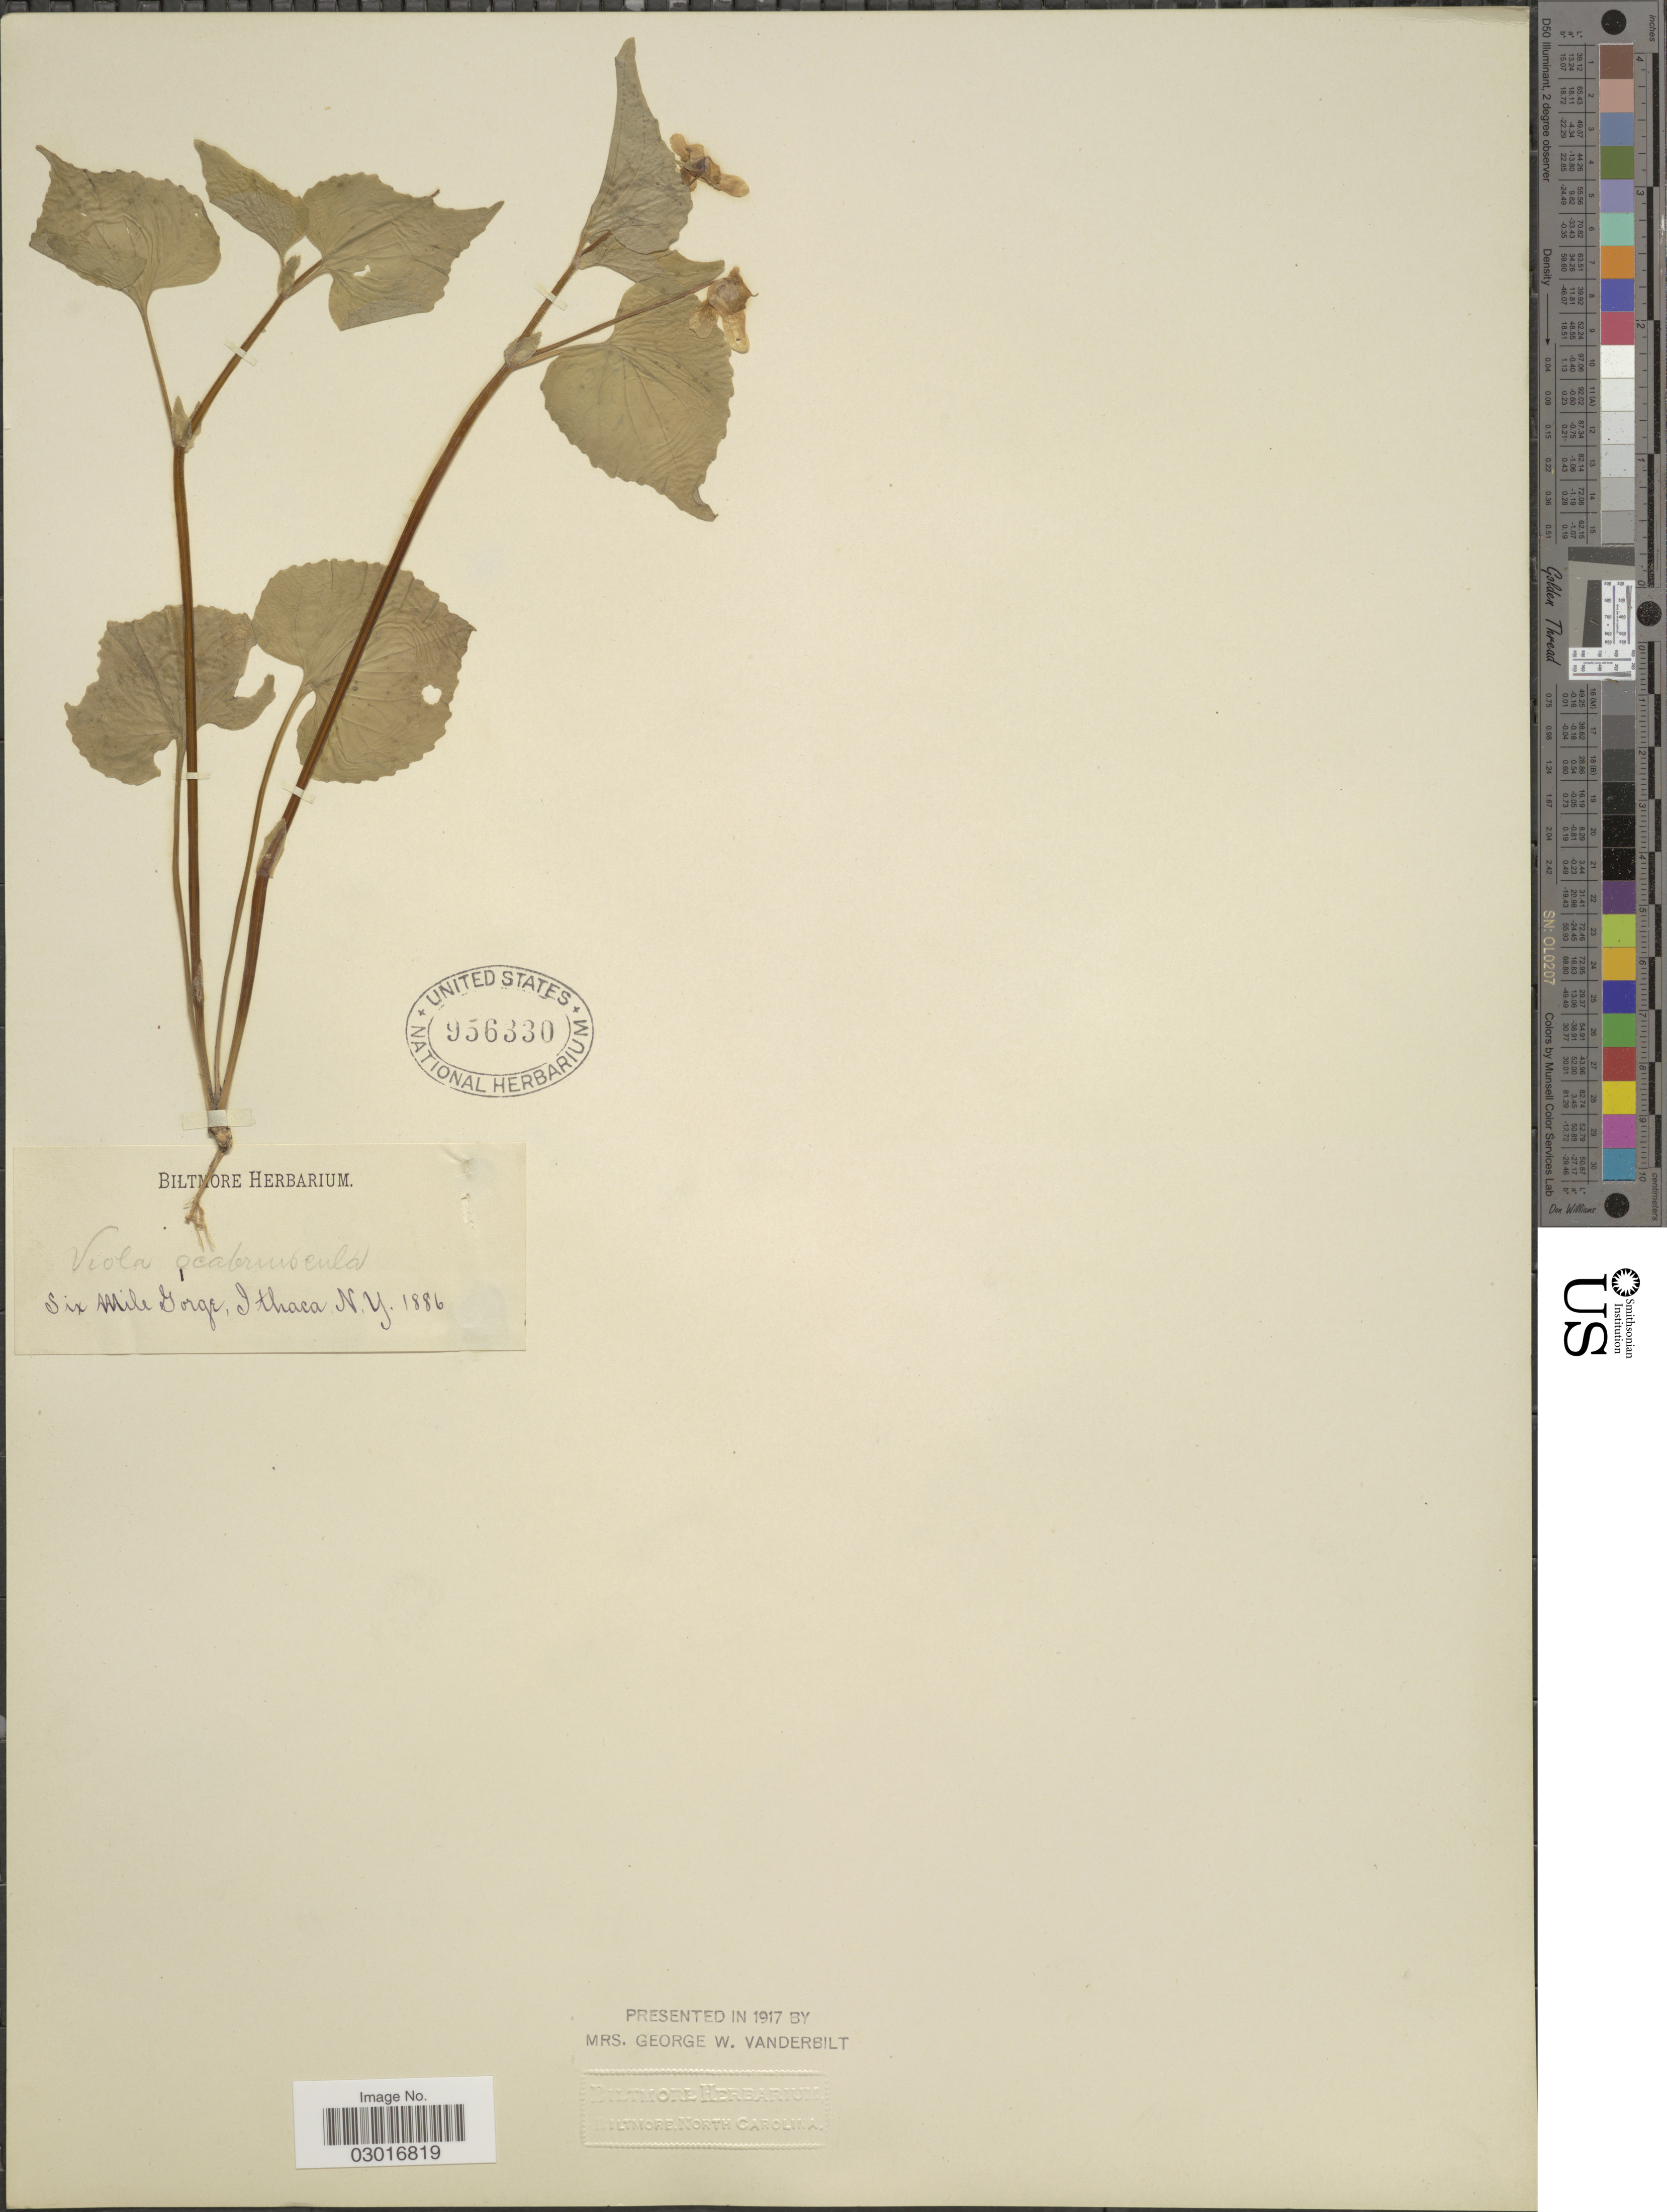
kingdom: Plantae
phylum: Tracheophyta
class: Magnoliopsida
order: Malpighiales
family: Violaceae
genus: Viola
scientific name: Viola scabriuscula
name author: (Torr. & A. Gray) Shafer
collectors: ex herb. Biltmore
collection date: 1886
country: United States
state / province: New York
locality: Six Mile Gorge, Ithaca.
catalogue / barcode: US 956330